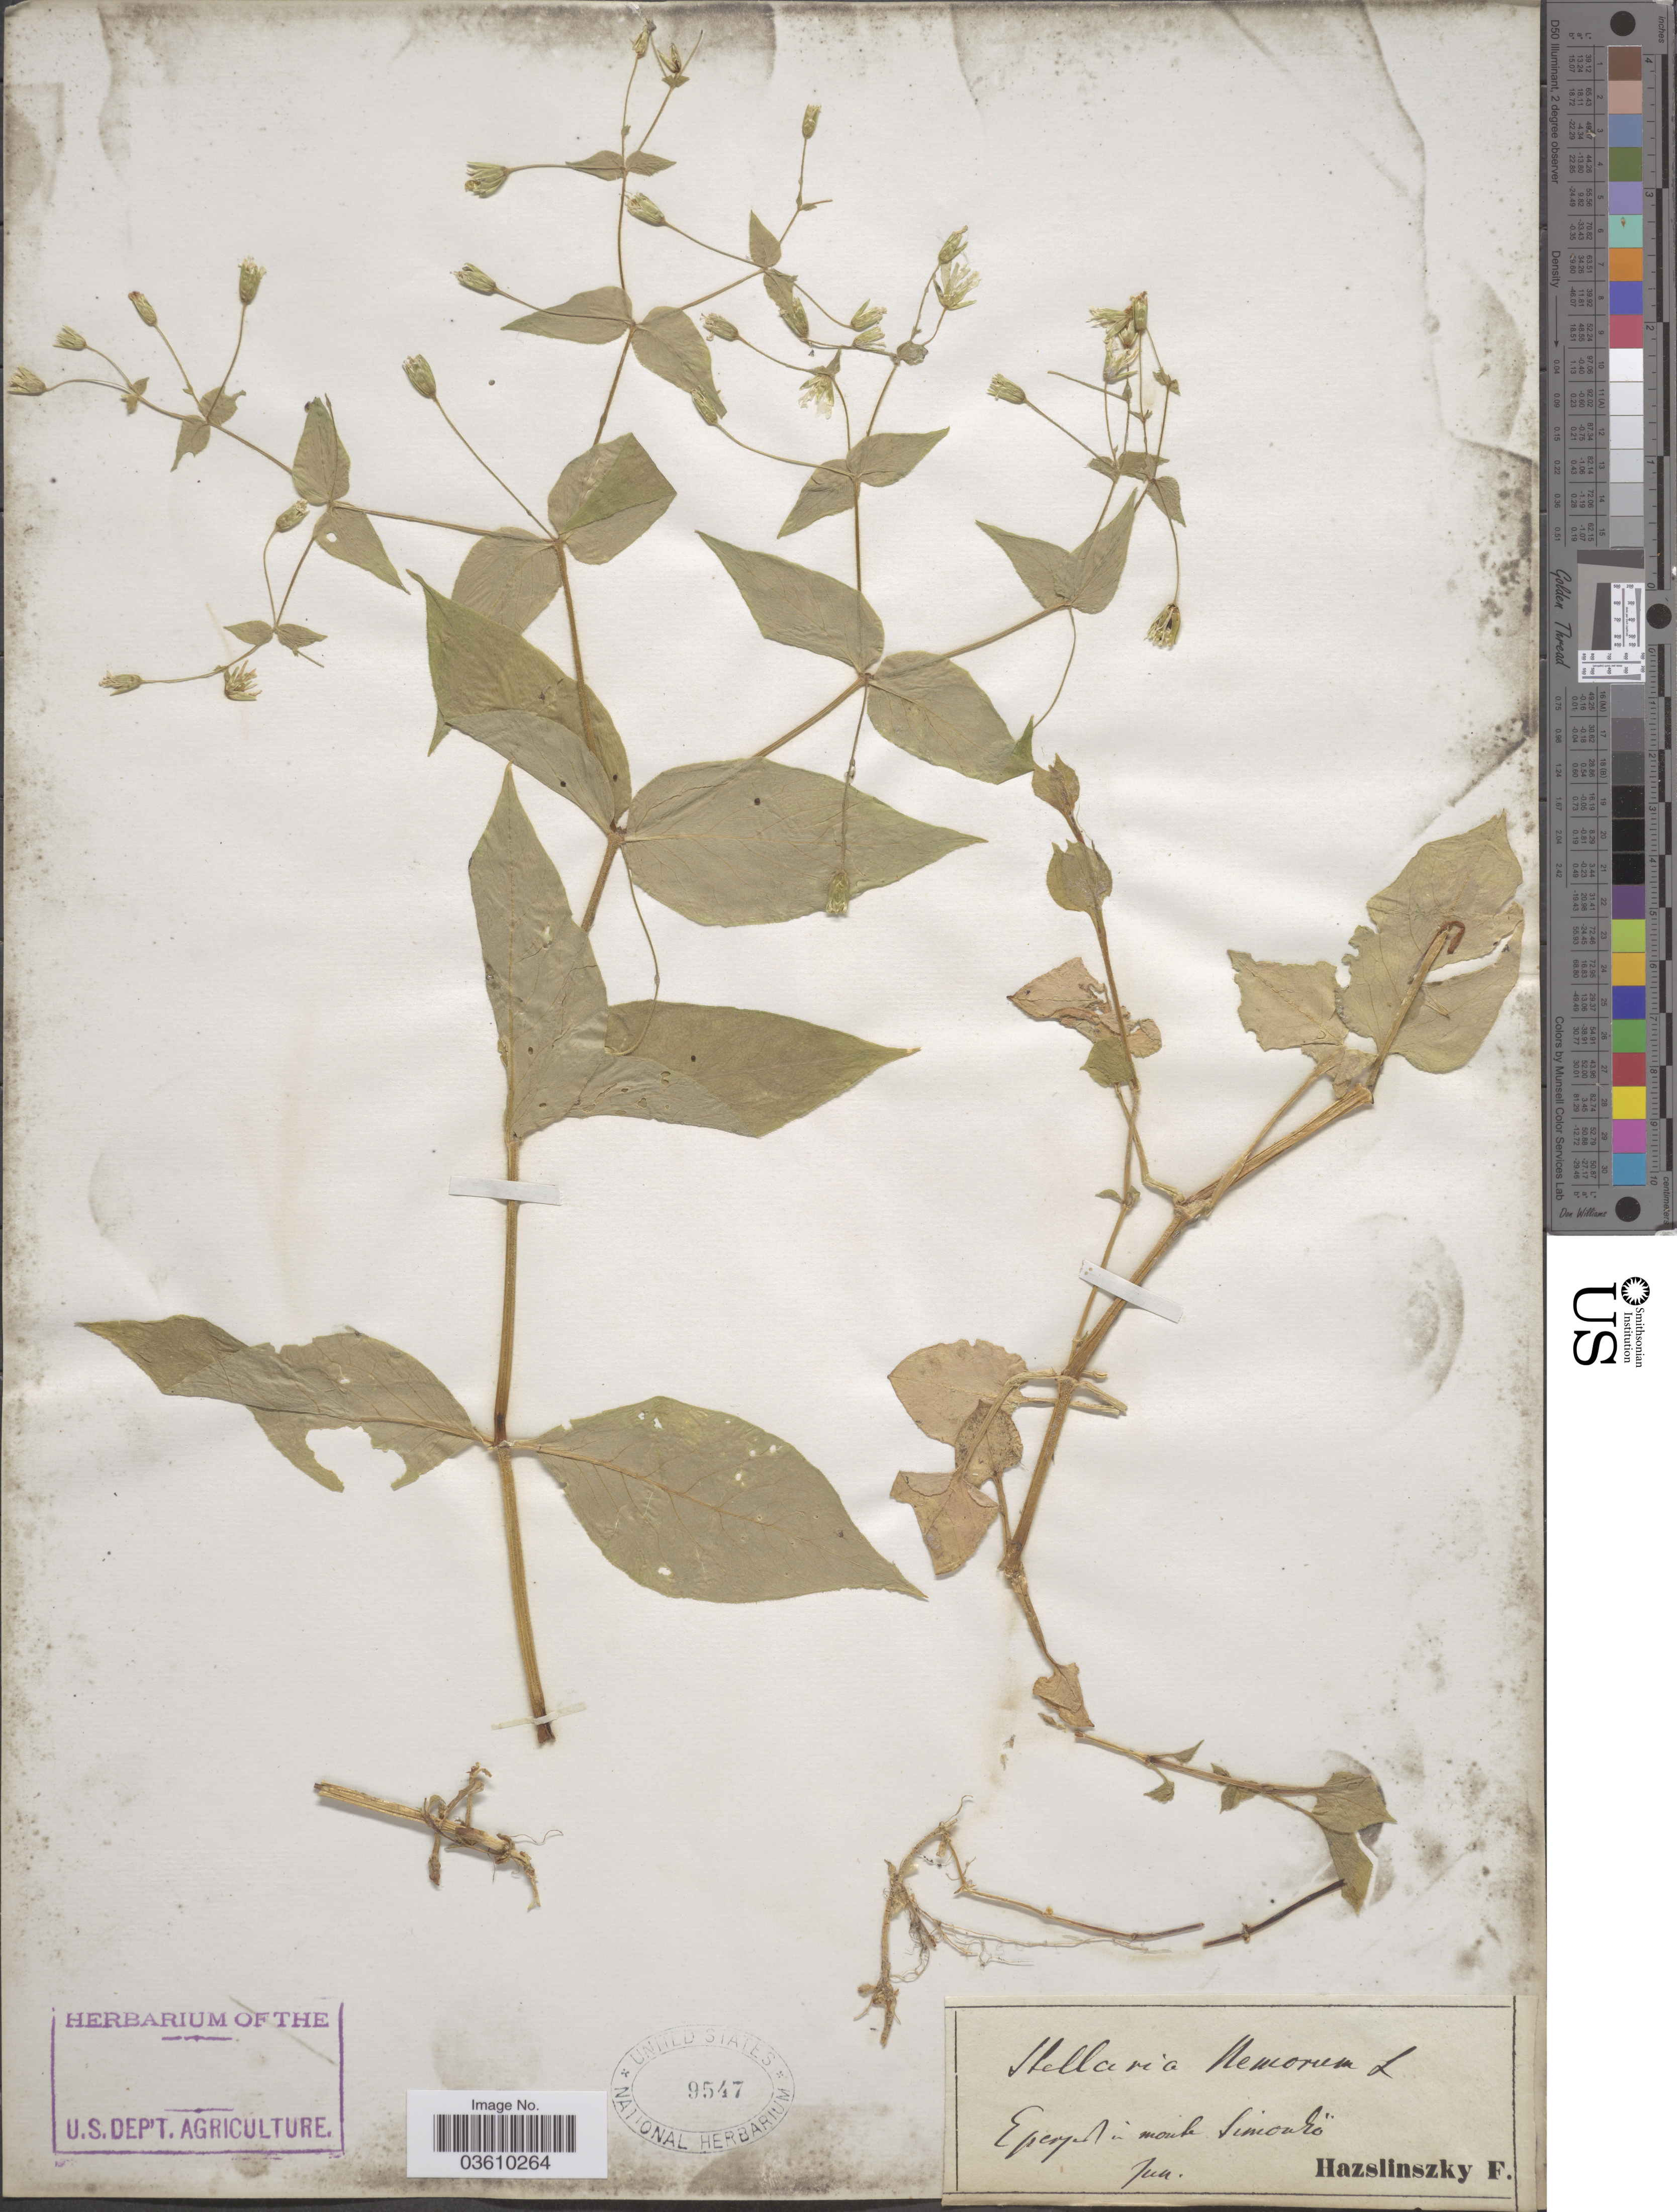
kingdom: Plantae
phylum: Tracheophyta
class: Magnoliopsida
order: Caryophyllales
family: Caryophyllaceae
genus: Stellaria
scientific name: Stellaria nemorum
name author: L.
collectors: F. Hazslinsky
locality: Eperyol [interpreted] in monte Simondo [interpreted].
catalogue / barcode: US 9547